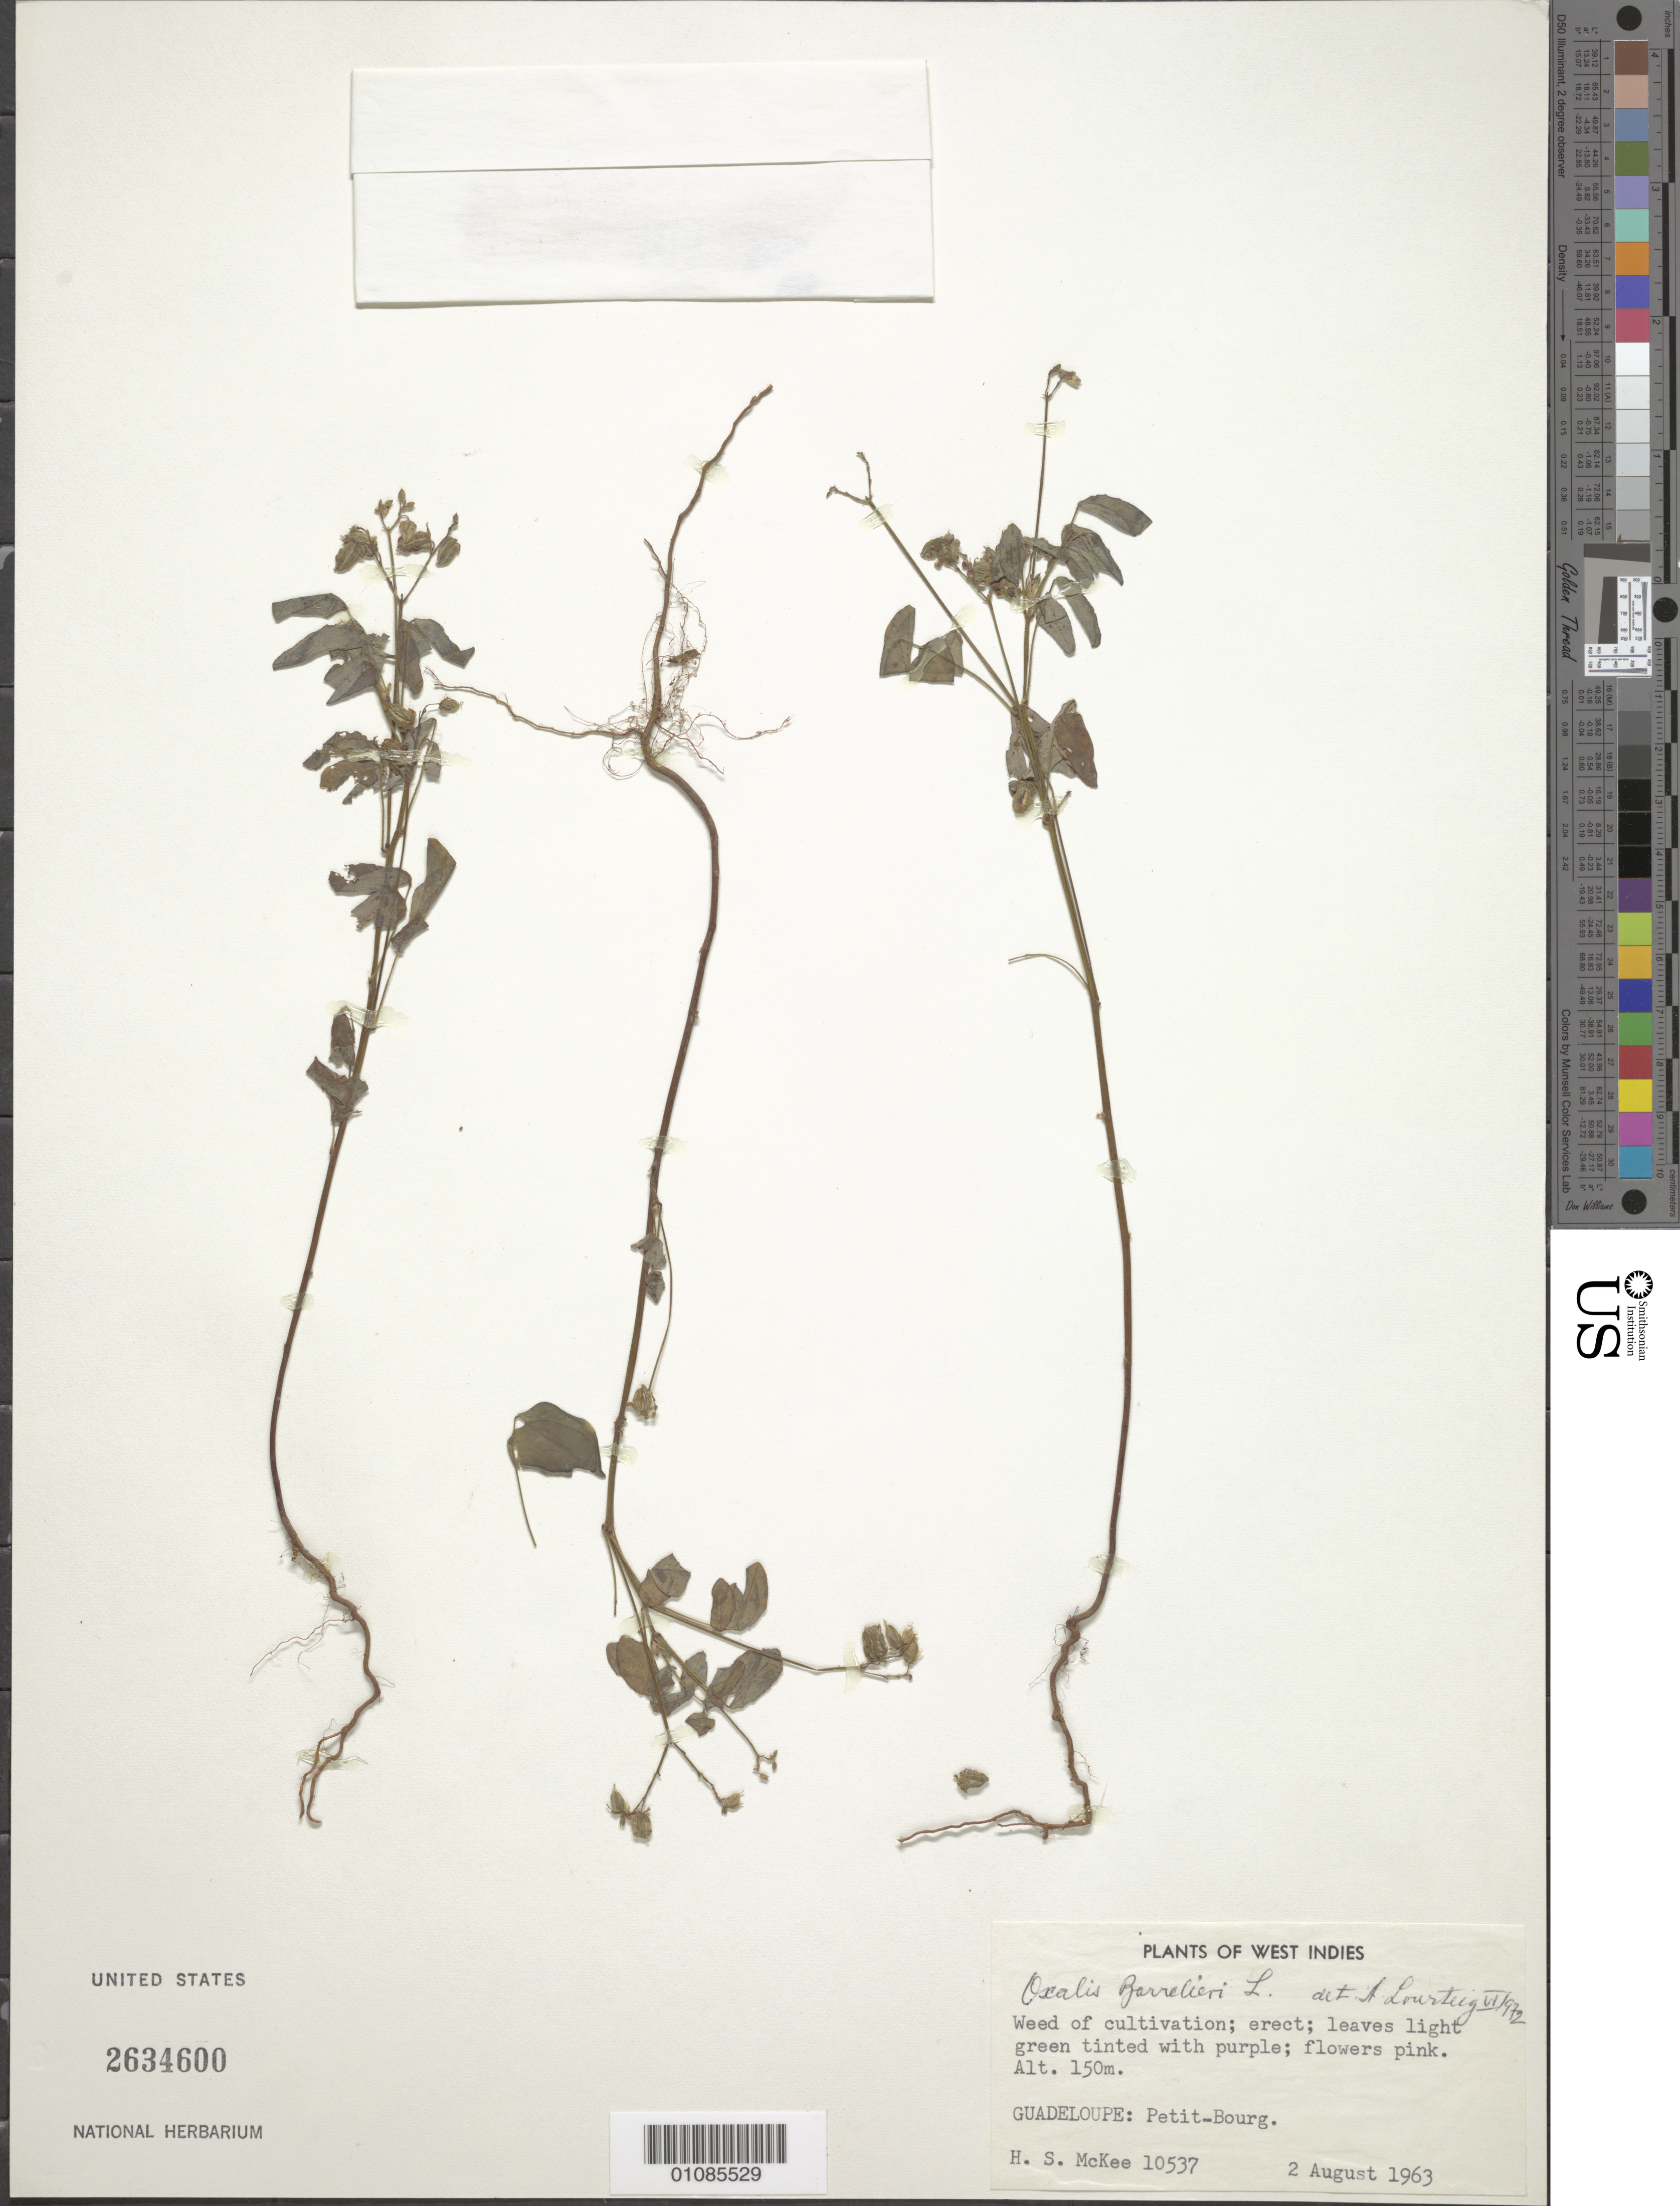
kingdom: Plantae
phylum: Tracheophyta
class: Magnoliopsida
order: Oxalidales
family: Oxalidaceae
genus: Oxalis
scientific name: Oxalis barrelieri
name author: L.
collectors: H. S. McKee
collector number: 10537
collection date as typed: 02 Aug 1963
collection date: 1963-08-02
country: Guadeloupe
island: Petite Terre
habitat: weed of cultivation; erect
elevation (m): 150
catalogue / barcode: US 2634600